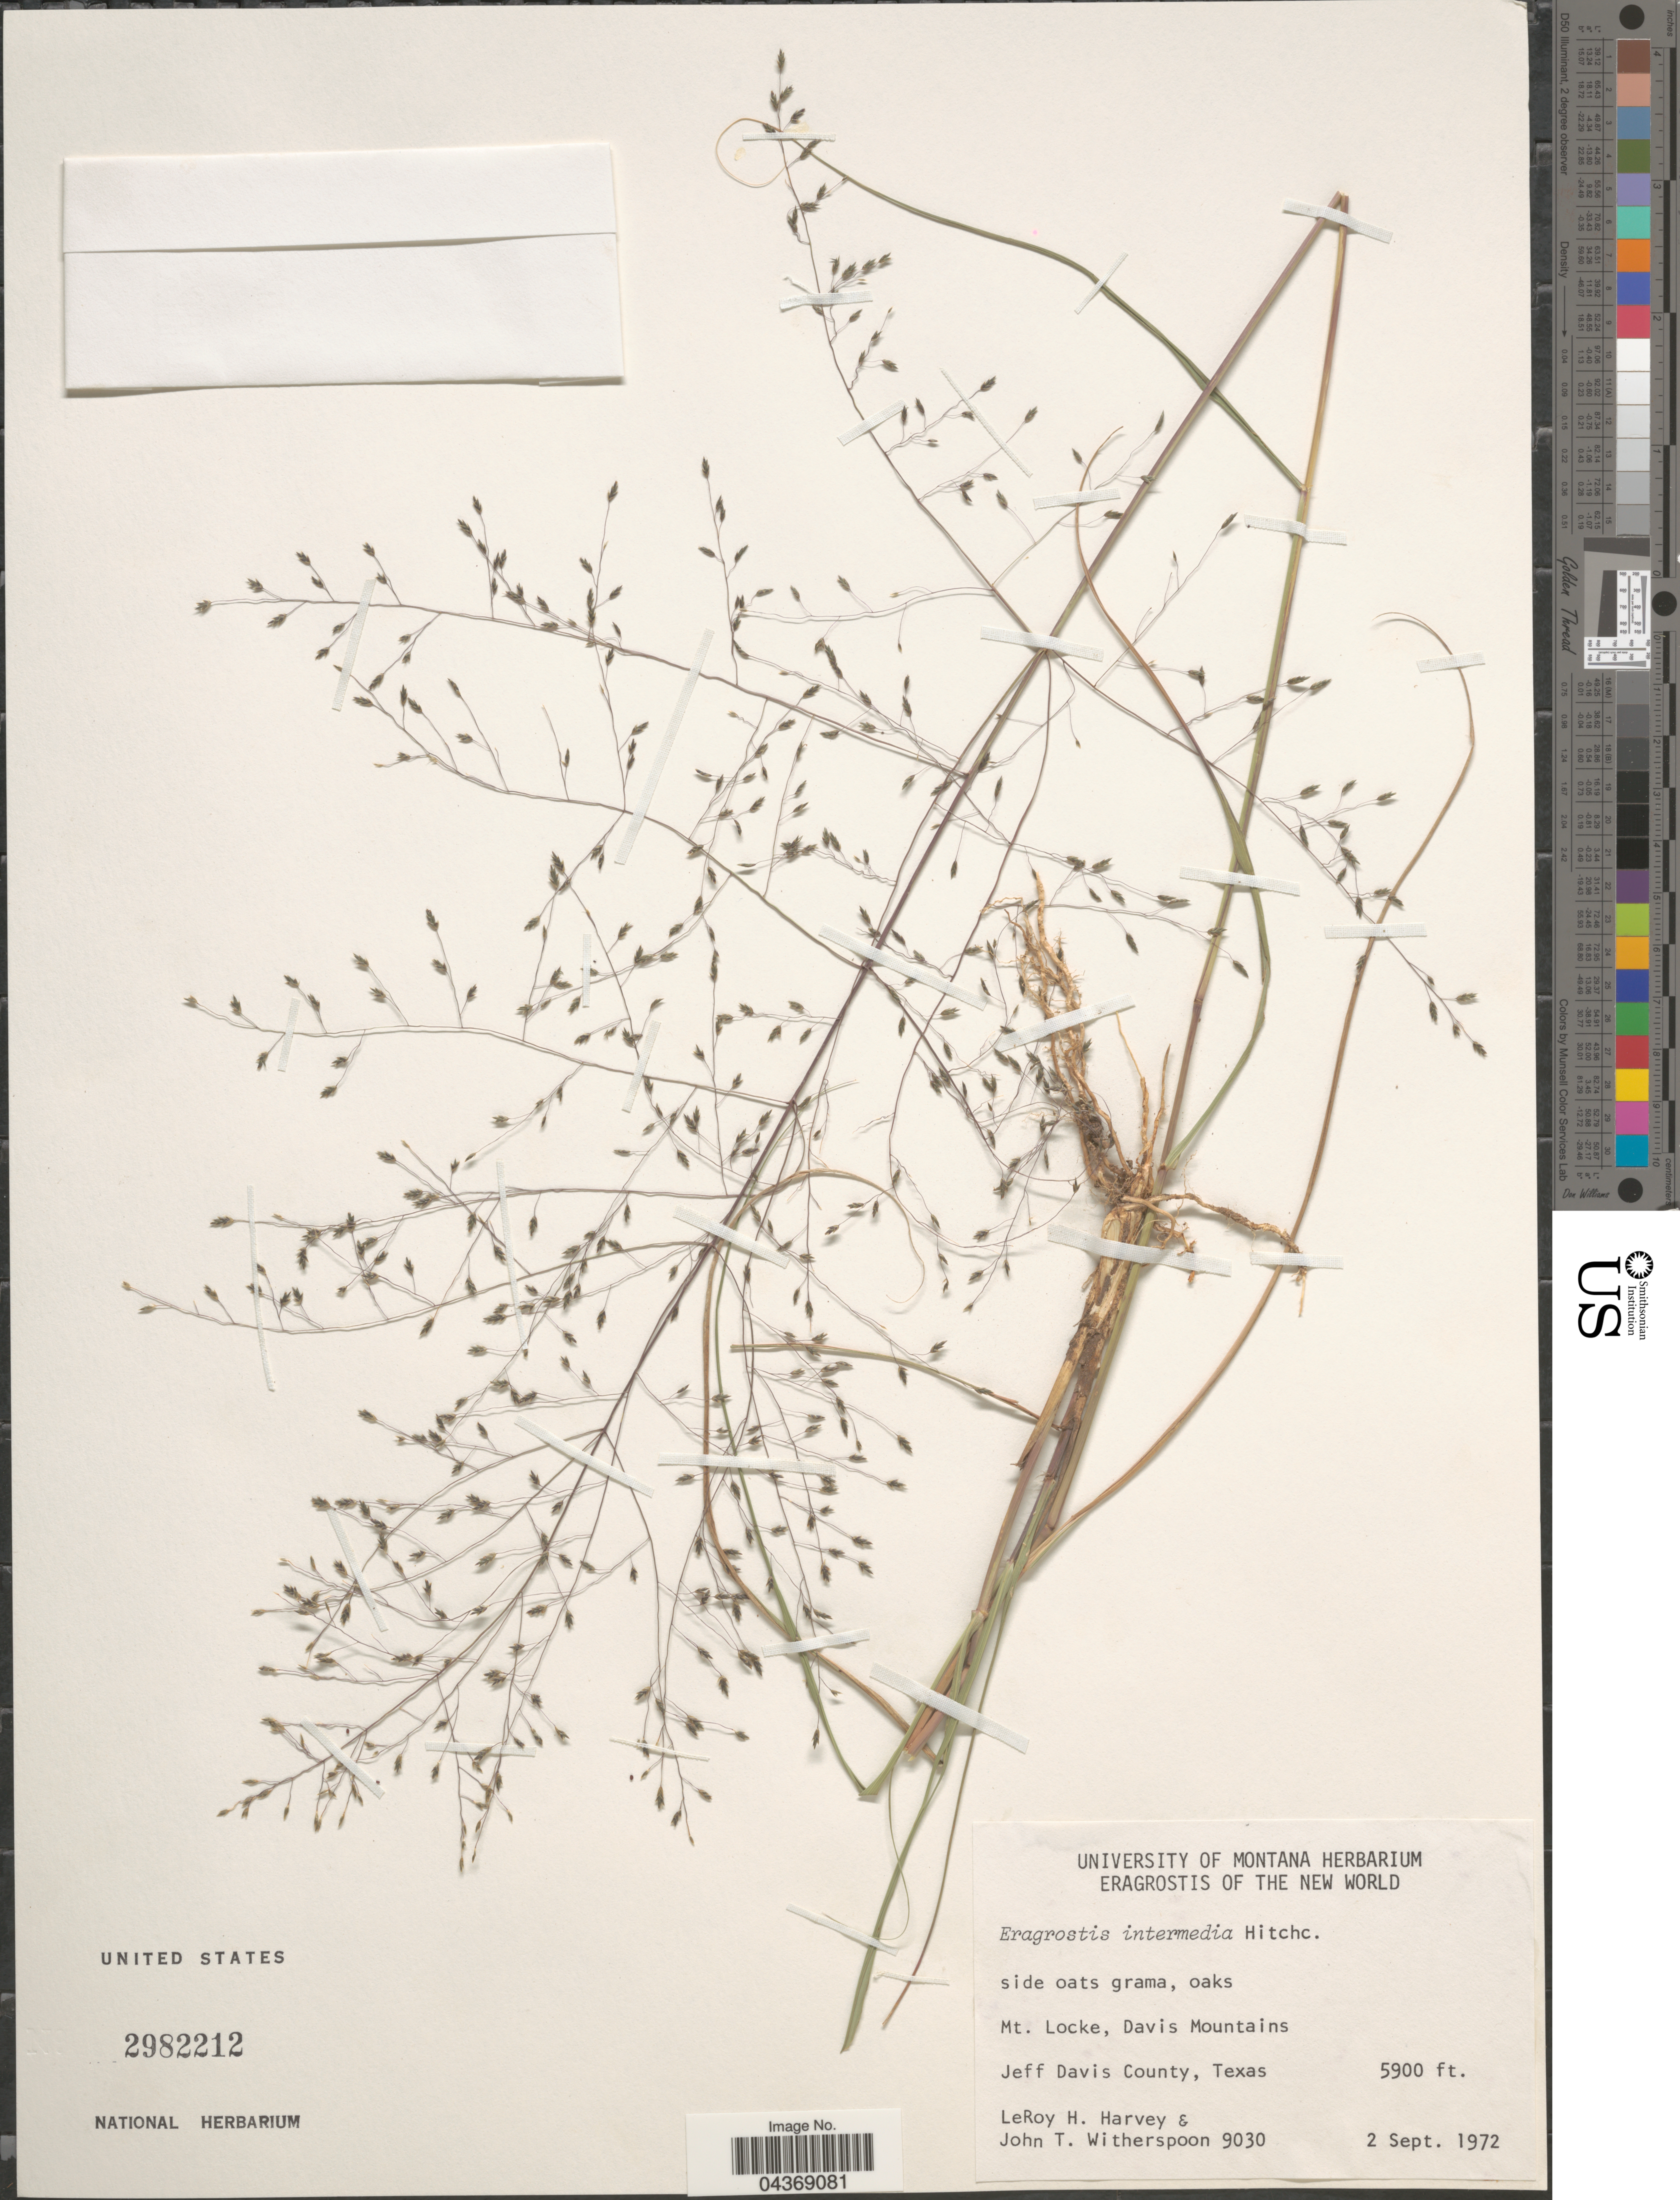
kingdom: Plantae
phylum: Tracheophyta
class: Liliopsida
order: Poales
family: Poaceae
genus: Eragrostis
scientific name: Eragrostis intermedia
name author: Hitchc.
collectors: L. H. Harvey & J. Witherspoon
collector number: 9030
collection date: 1972-09-02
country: United States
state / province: Texas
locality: Mt. Locke, Davis Mountains. Jeff Davis County.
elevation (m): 1798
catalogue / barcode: US 2982212